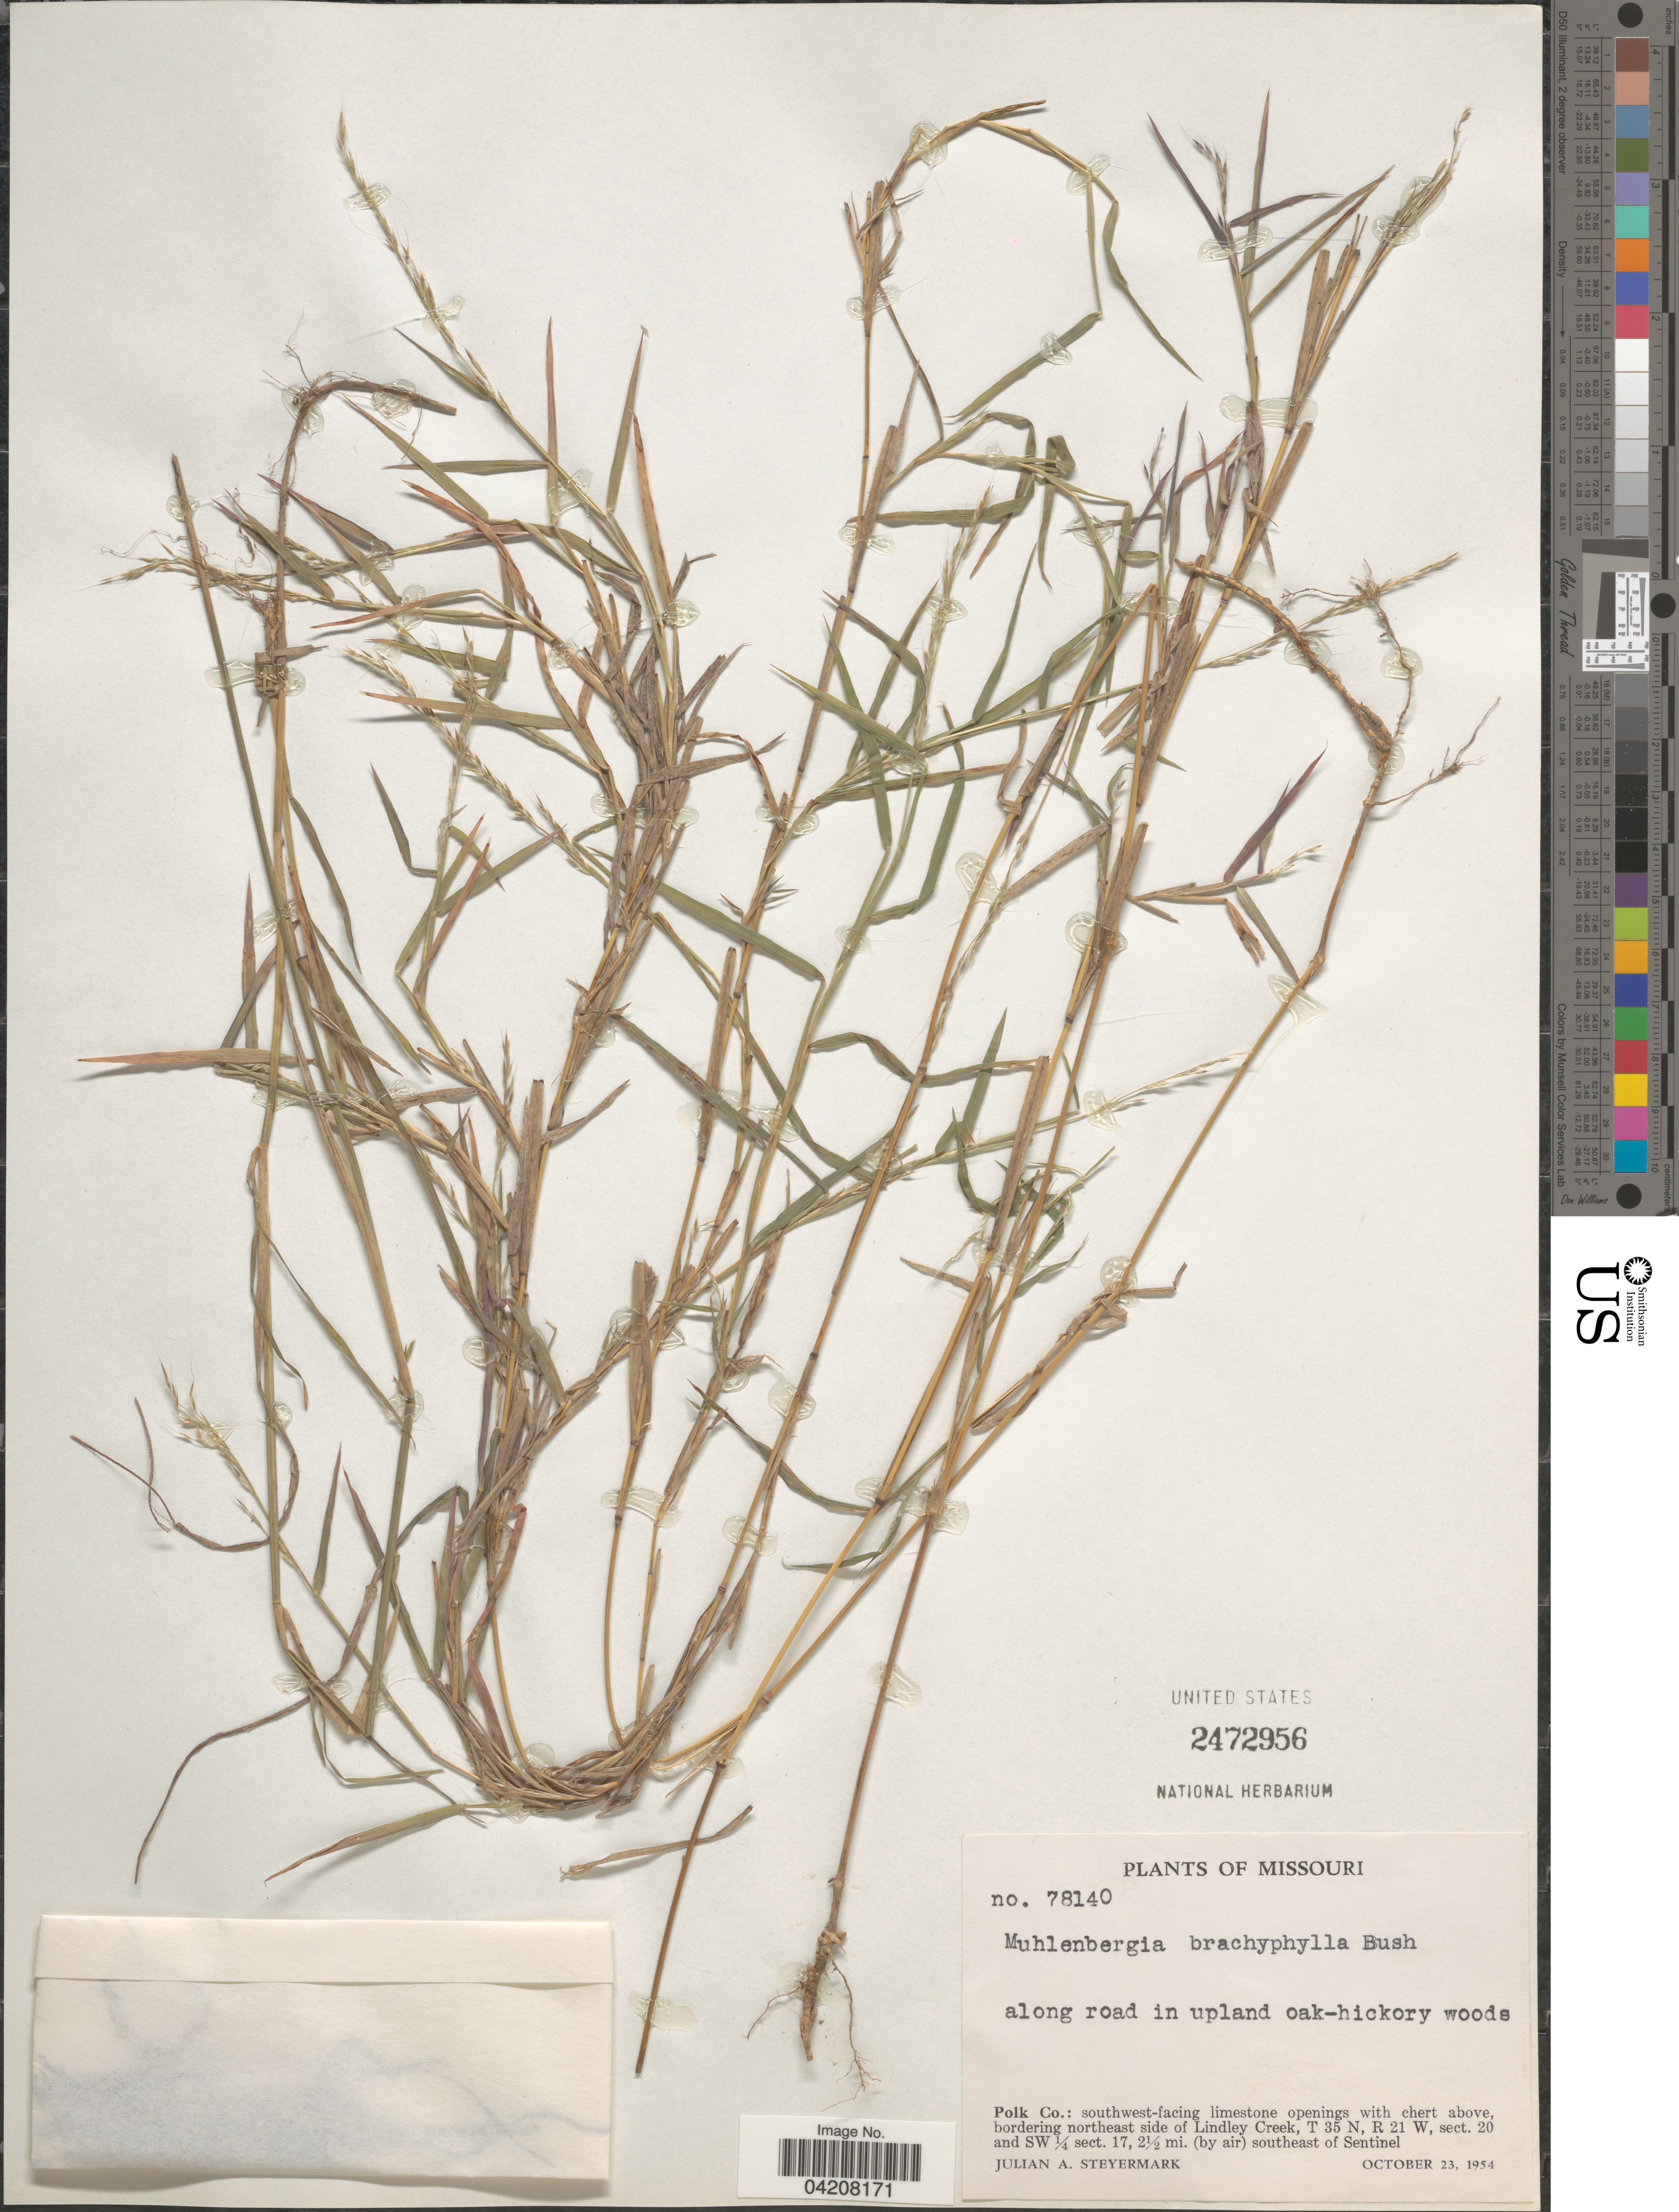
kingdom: Plantae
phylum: Tracheophyta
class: Liliopsida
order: Poales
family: Poaceae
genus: Muhlenbergia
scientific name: Muhlenbergia bushii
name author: R.W. Pohl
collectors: J. Steyermark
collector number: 78140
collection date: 1954-10-23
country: United States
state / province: Missouri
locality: Polk Co.: southwest-facing limestone openings with chert above, bordering northeast side of Lindley Creek, T 35 N, R 21 W, sect. 20 and SW ¼ sect. 17, 2½ mi. (by air) southeast of Sentinel.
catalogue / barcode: US 2472956